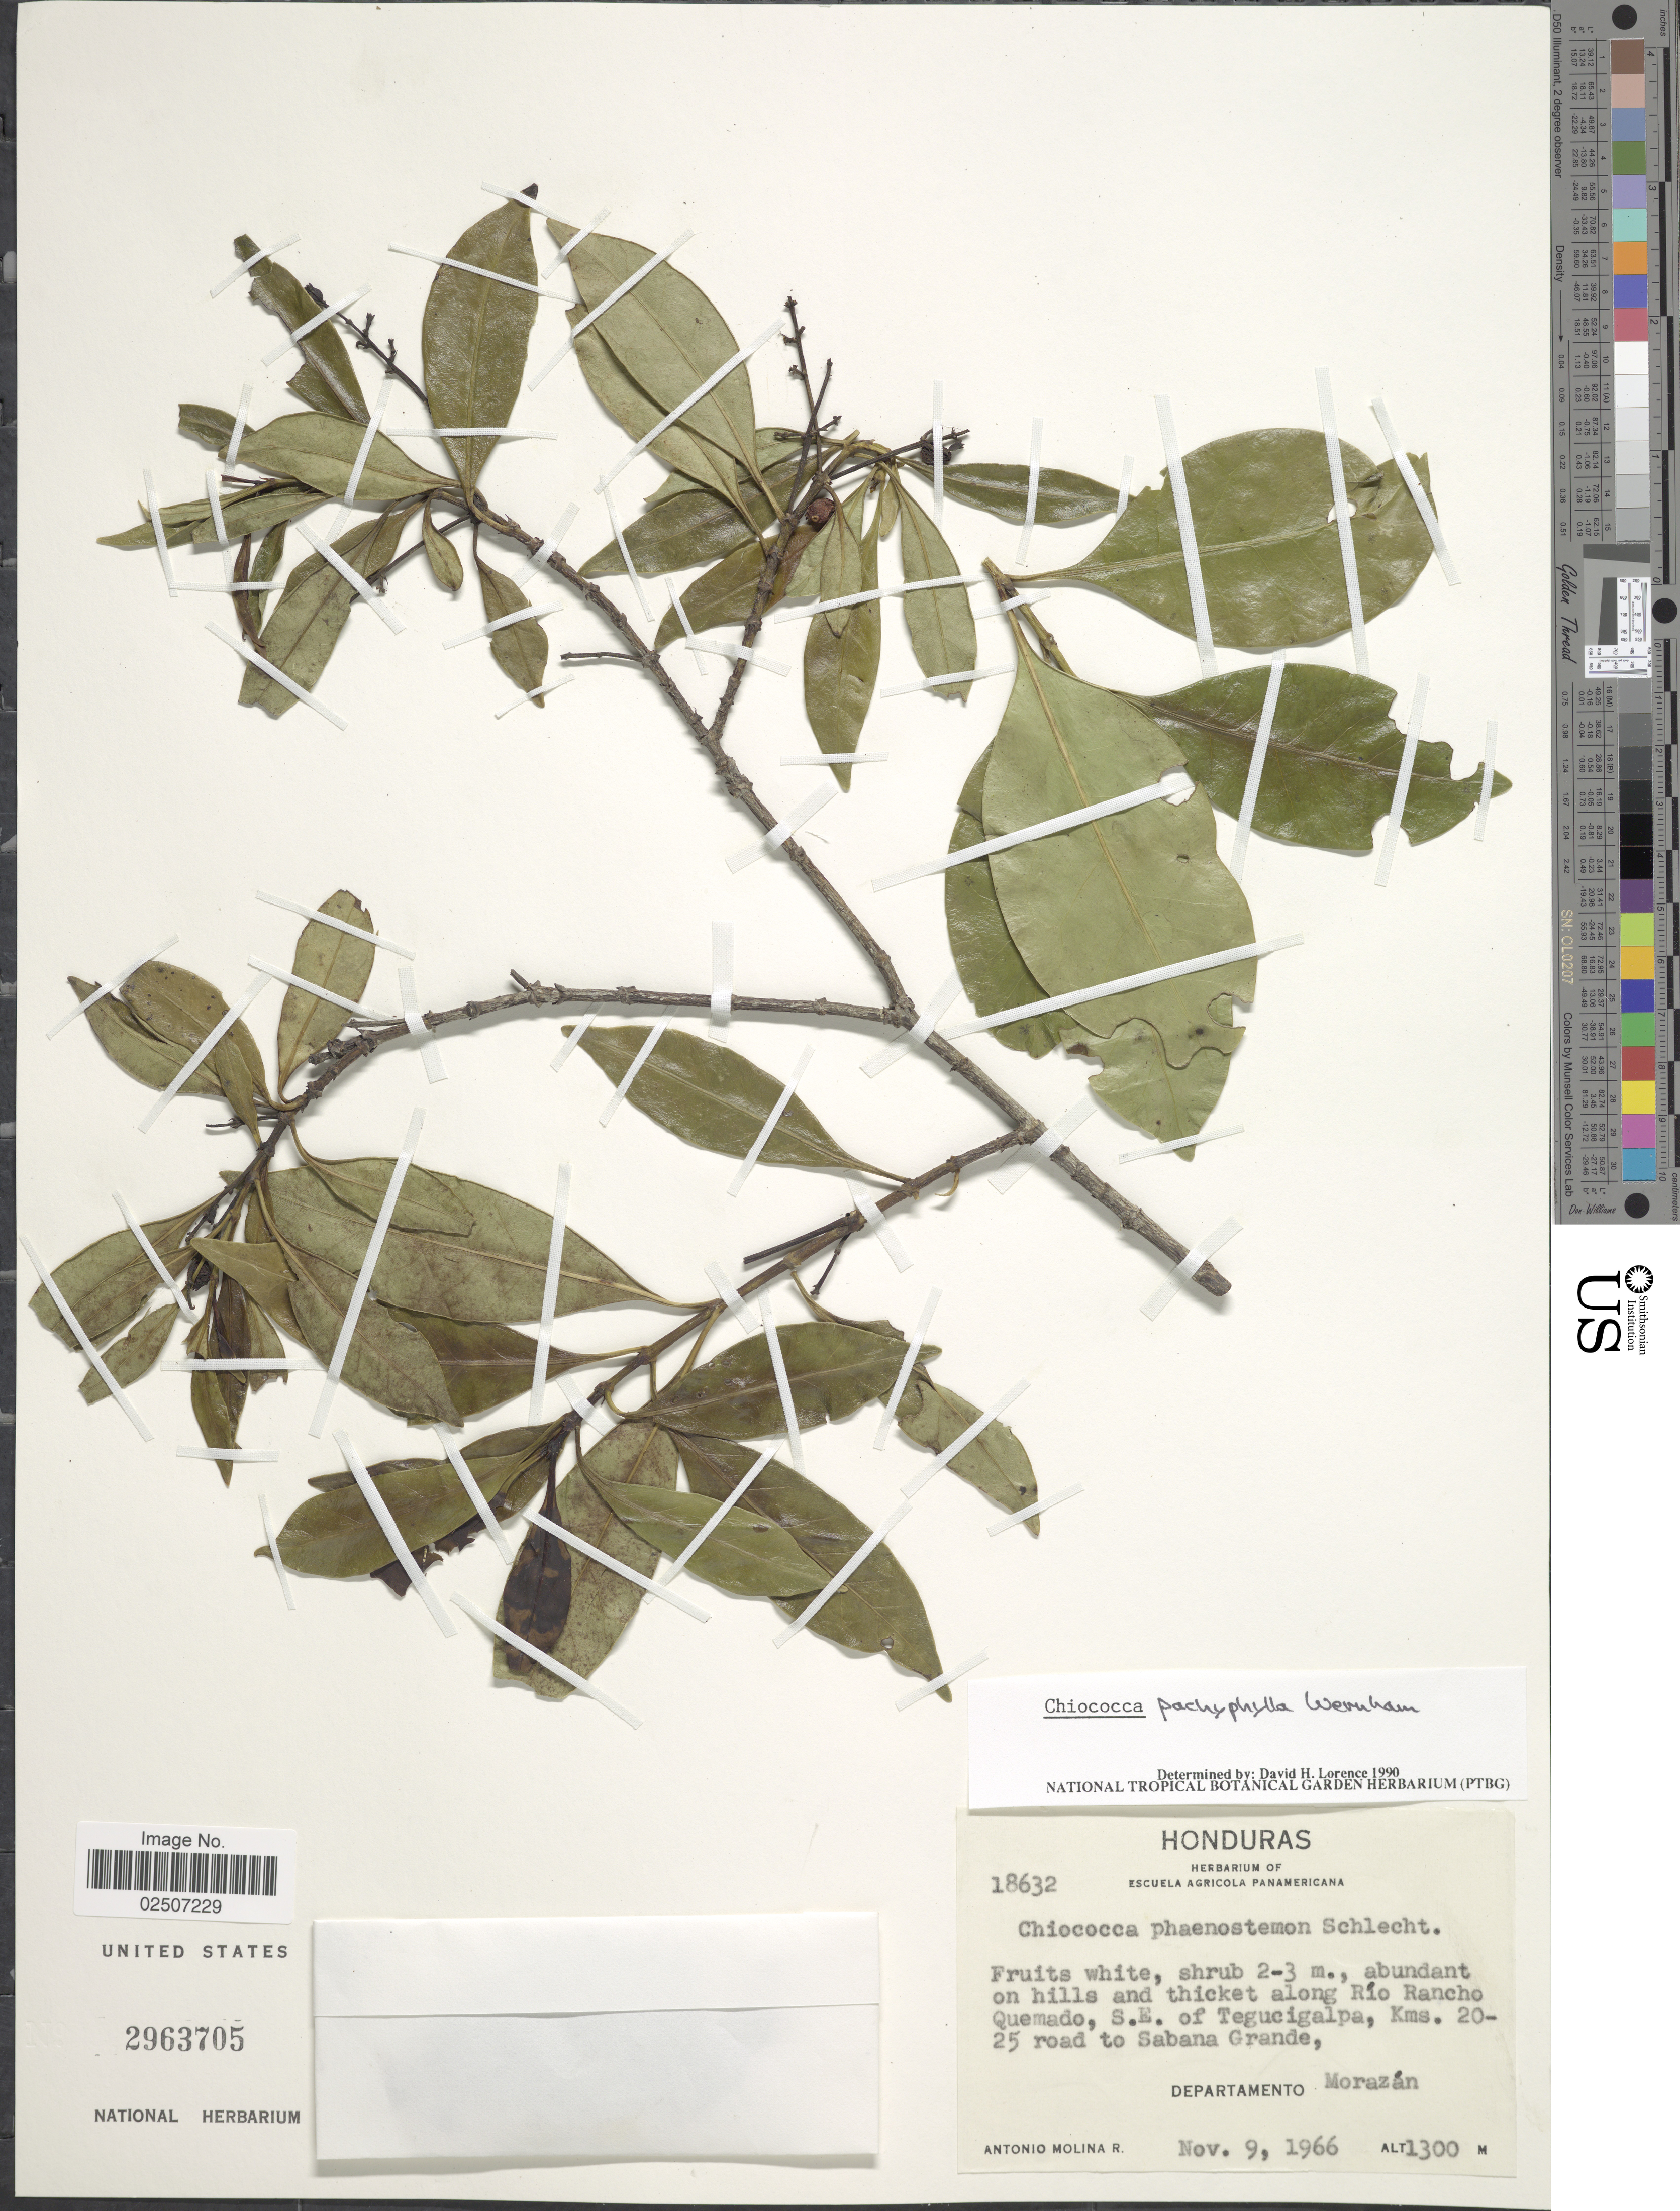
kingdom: Plantae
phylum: Tracheophyta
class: Magnoliopsida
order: Gentianales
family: Rubiaceae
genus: Chiococca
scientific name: Chiococca pachyphylla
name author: Wernham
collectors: A. Molina R.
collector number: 18632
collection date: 1966-11-09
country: Honduras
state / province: Fco. Morazán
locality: Abundant on hills and thicket along Rio Rancho Quemado, S.E. of Tegucigalpa, Kms. 20-25 road to Sabana Grande, Departamento Morazan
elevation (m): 1300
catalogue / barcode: US 2963705